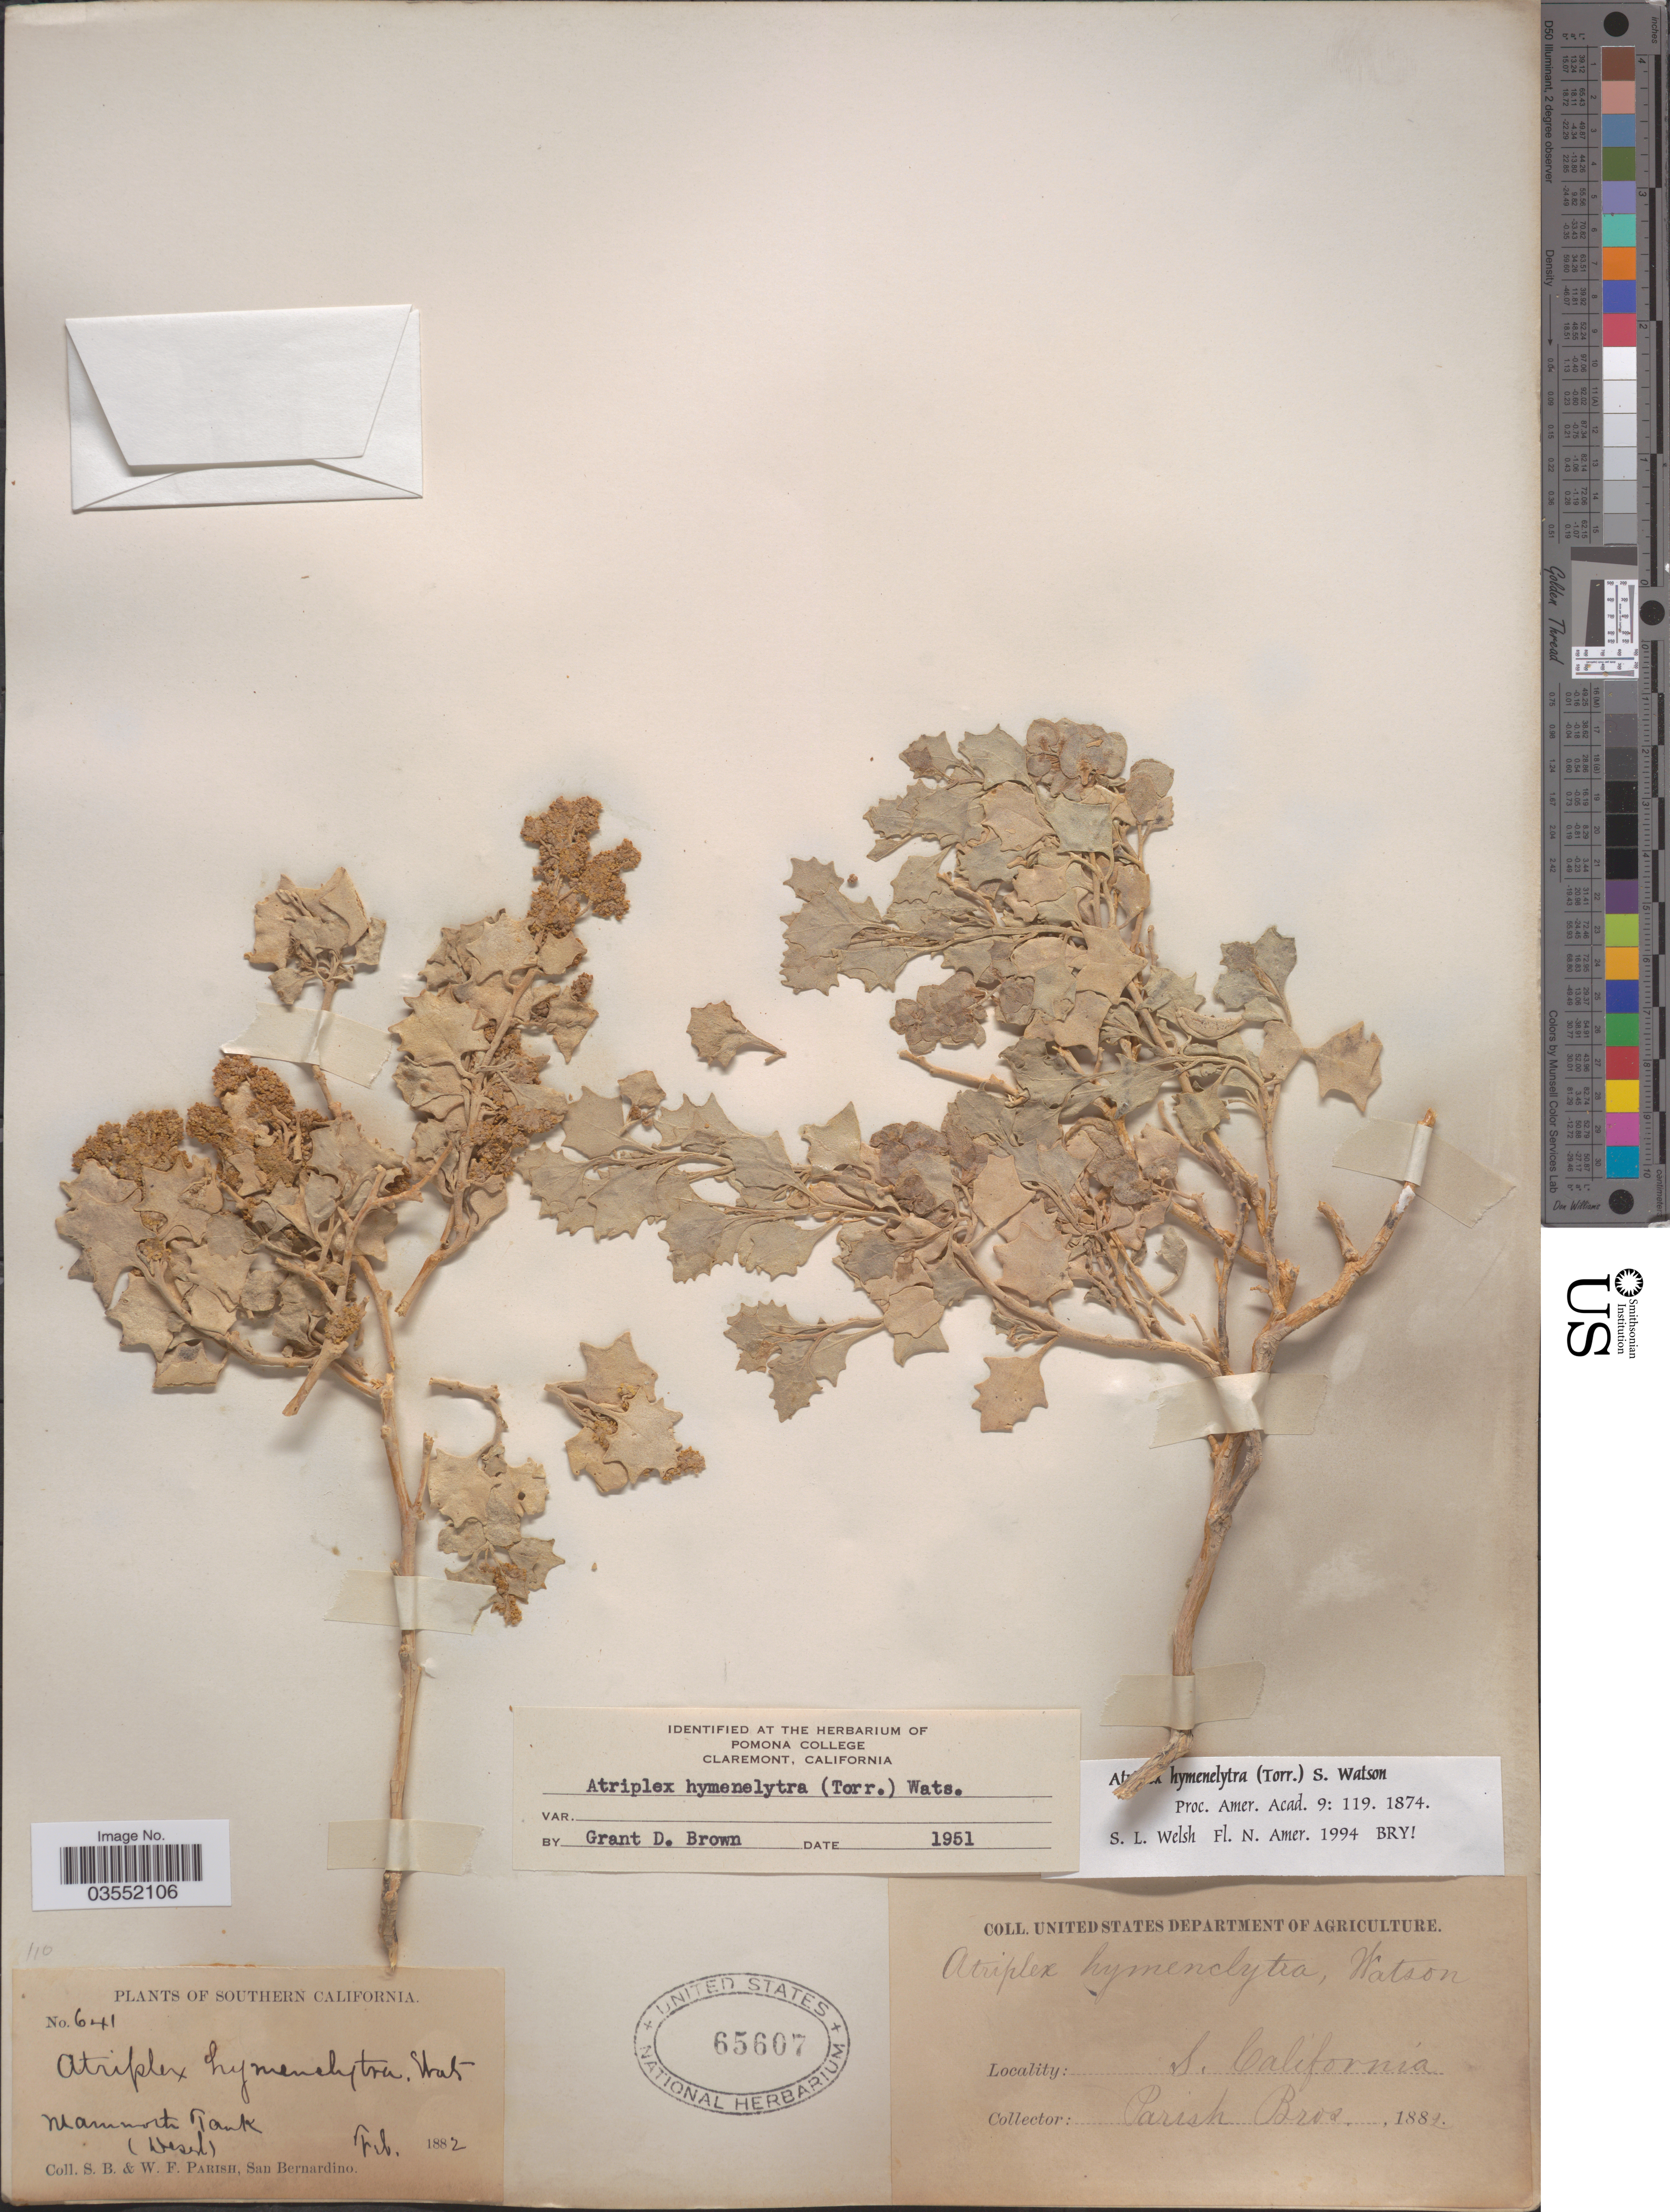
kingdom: Plantae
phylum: Tracheophyta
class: Magnoliopsida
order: Caryophyllales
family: Amaranthaceae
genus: Atriplex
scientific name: Atriplex hymenelytra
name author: (Torr.) S. Watson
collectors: S. B. Parish & W. F. Parish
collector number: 641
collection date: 1882-02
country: United States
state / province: California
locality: Southern California. Mammoth Tank (Desert).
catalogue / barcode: US 65607